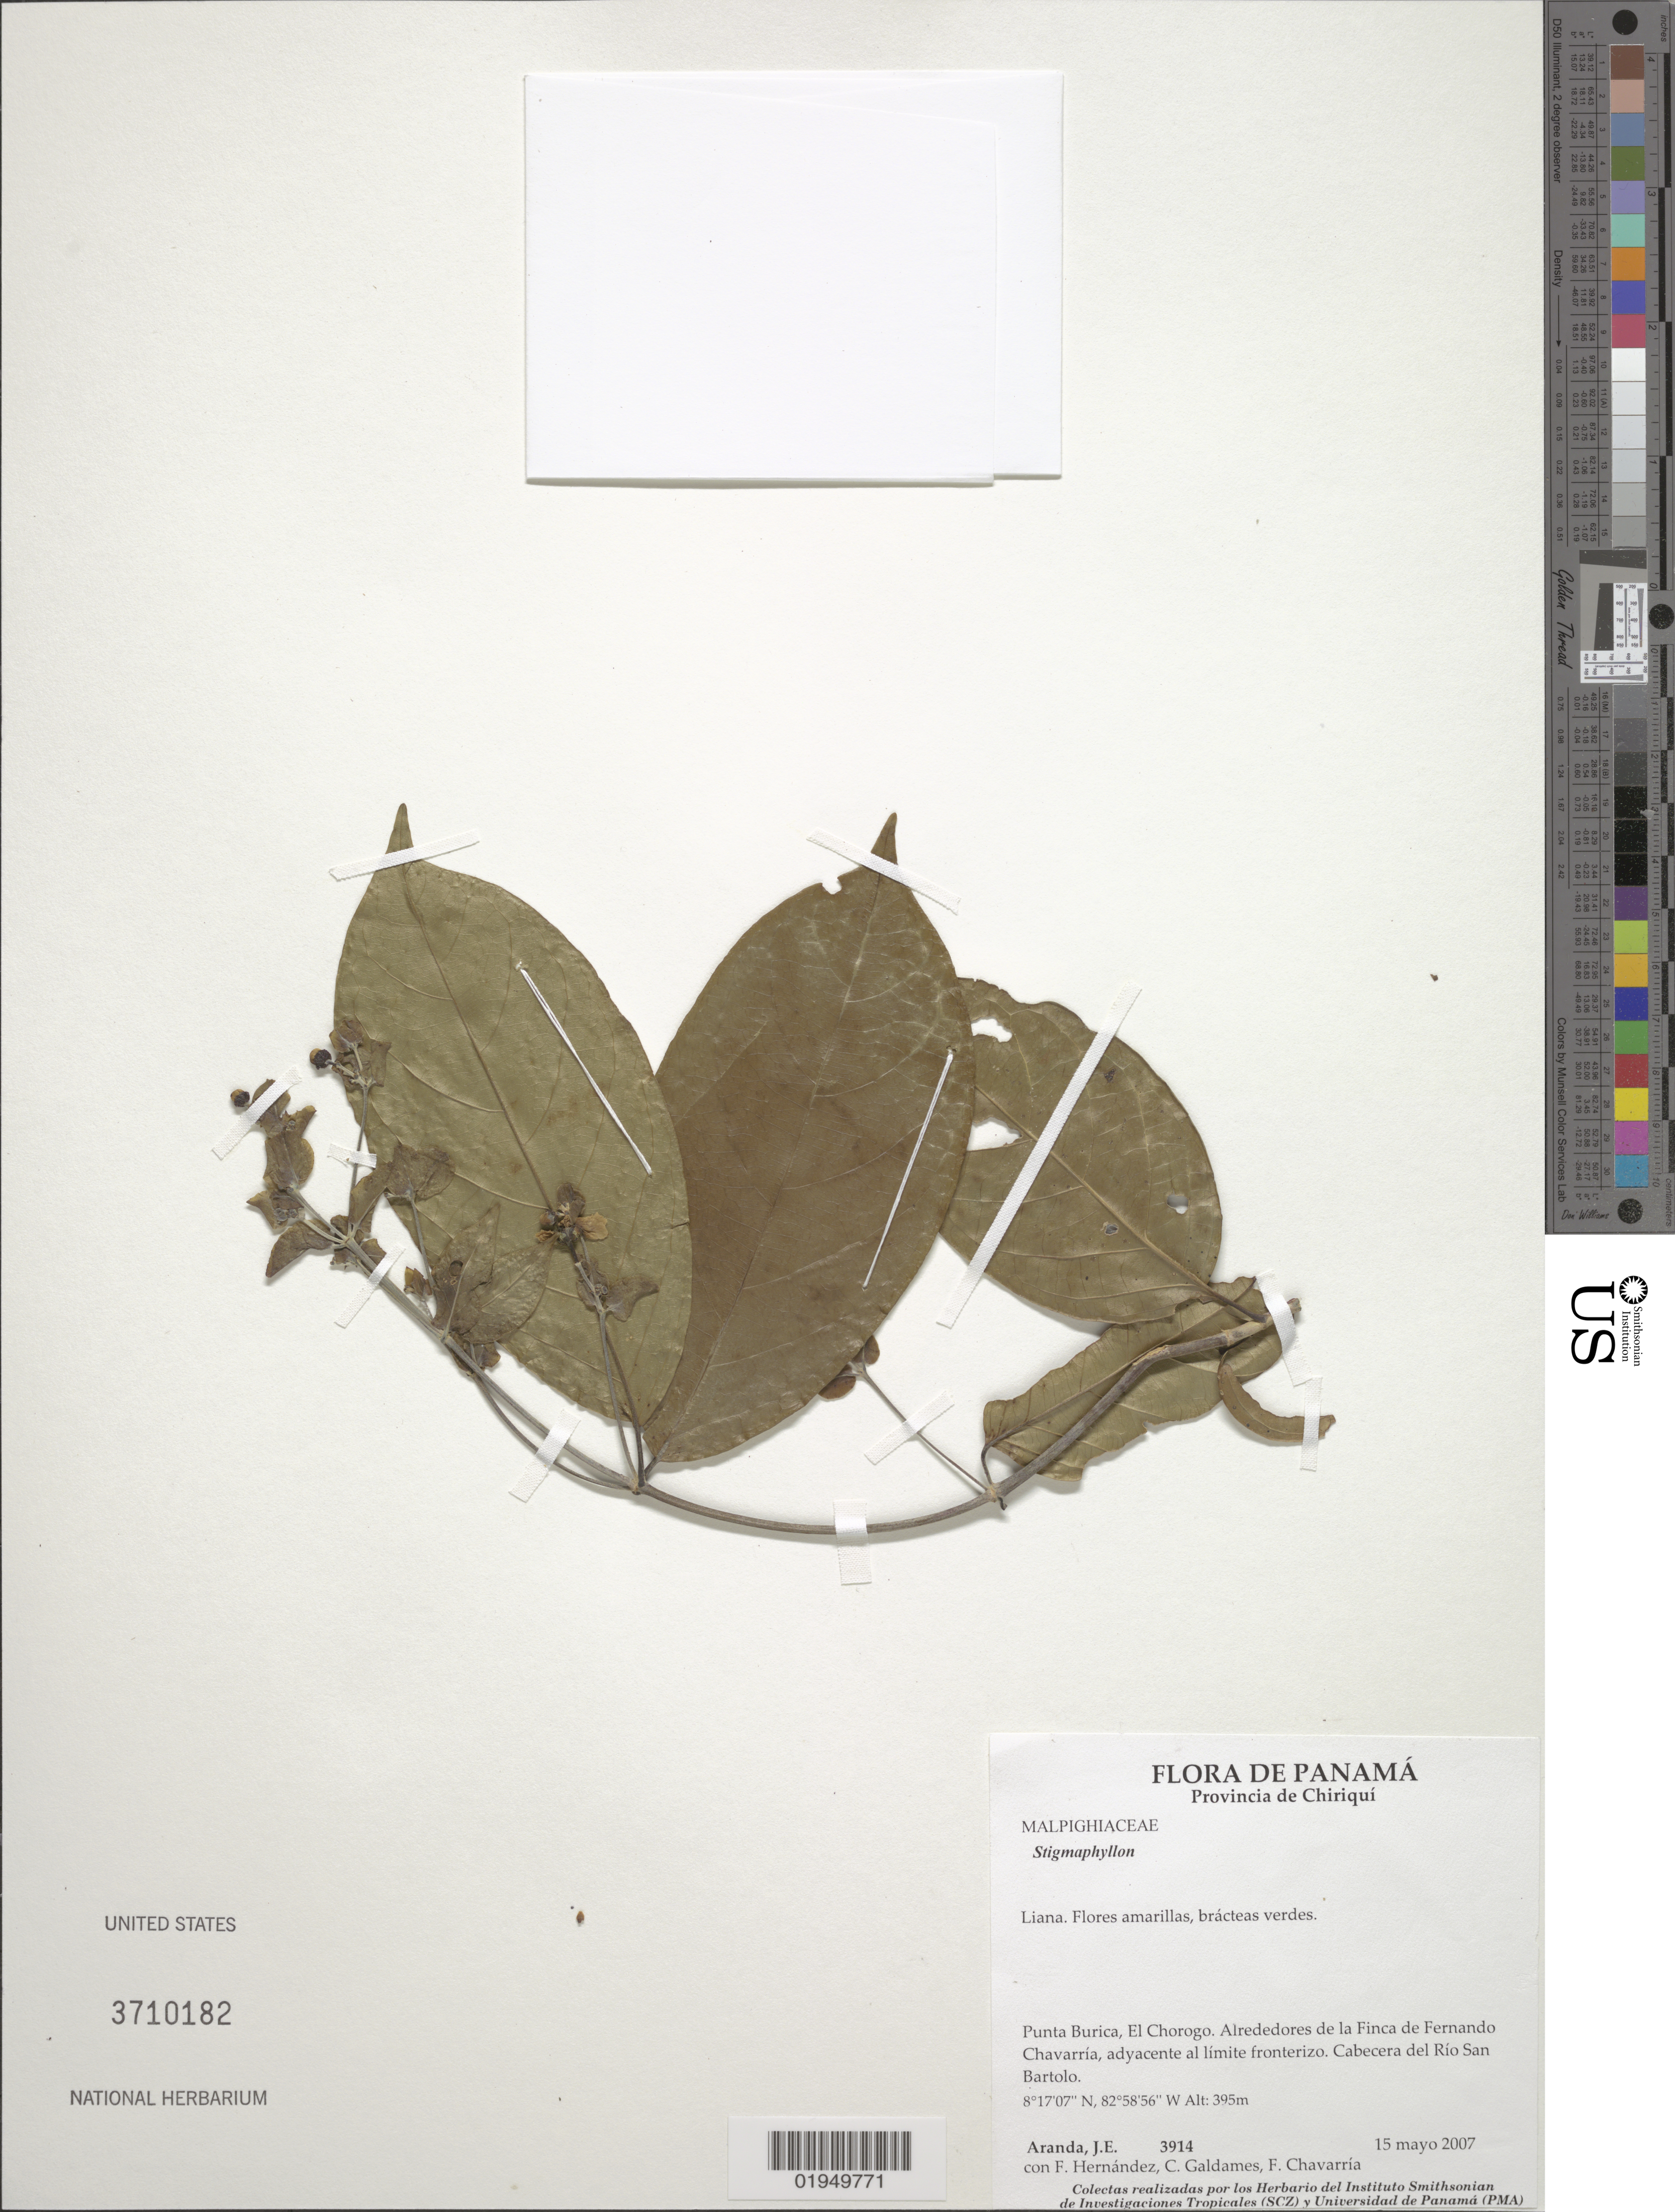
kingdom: Plantae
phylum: Tracheophyta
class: Magnoliopsida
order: Malpighiales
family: Malpighiaceae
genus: Stigmaphyllon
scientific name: Stigmaphyllon sp.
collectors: J. Aranda, F. Hernandez, C. Galdames & F. Chavarria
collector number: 3914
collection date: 2007-05-15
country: Panama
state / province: Chiriqui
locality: Punta Burica, El Chorogo. Alrededores de la Finca de Fernando Chavarria, adyacente al limite fronterizo. Cabecera del Rio San Bartolo.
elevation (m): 395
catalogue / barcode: US 3710182